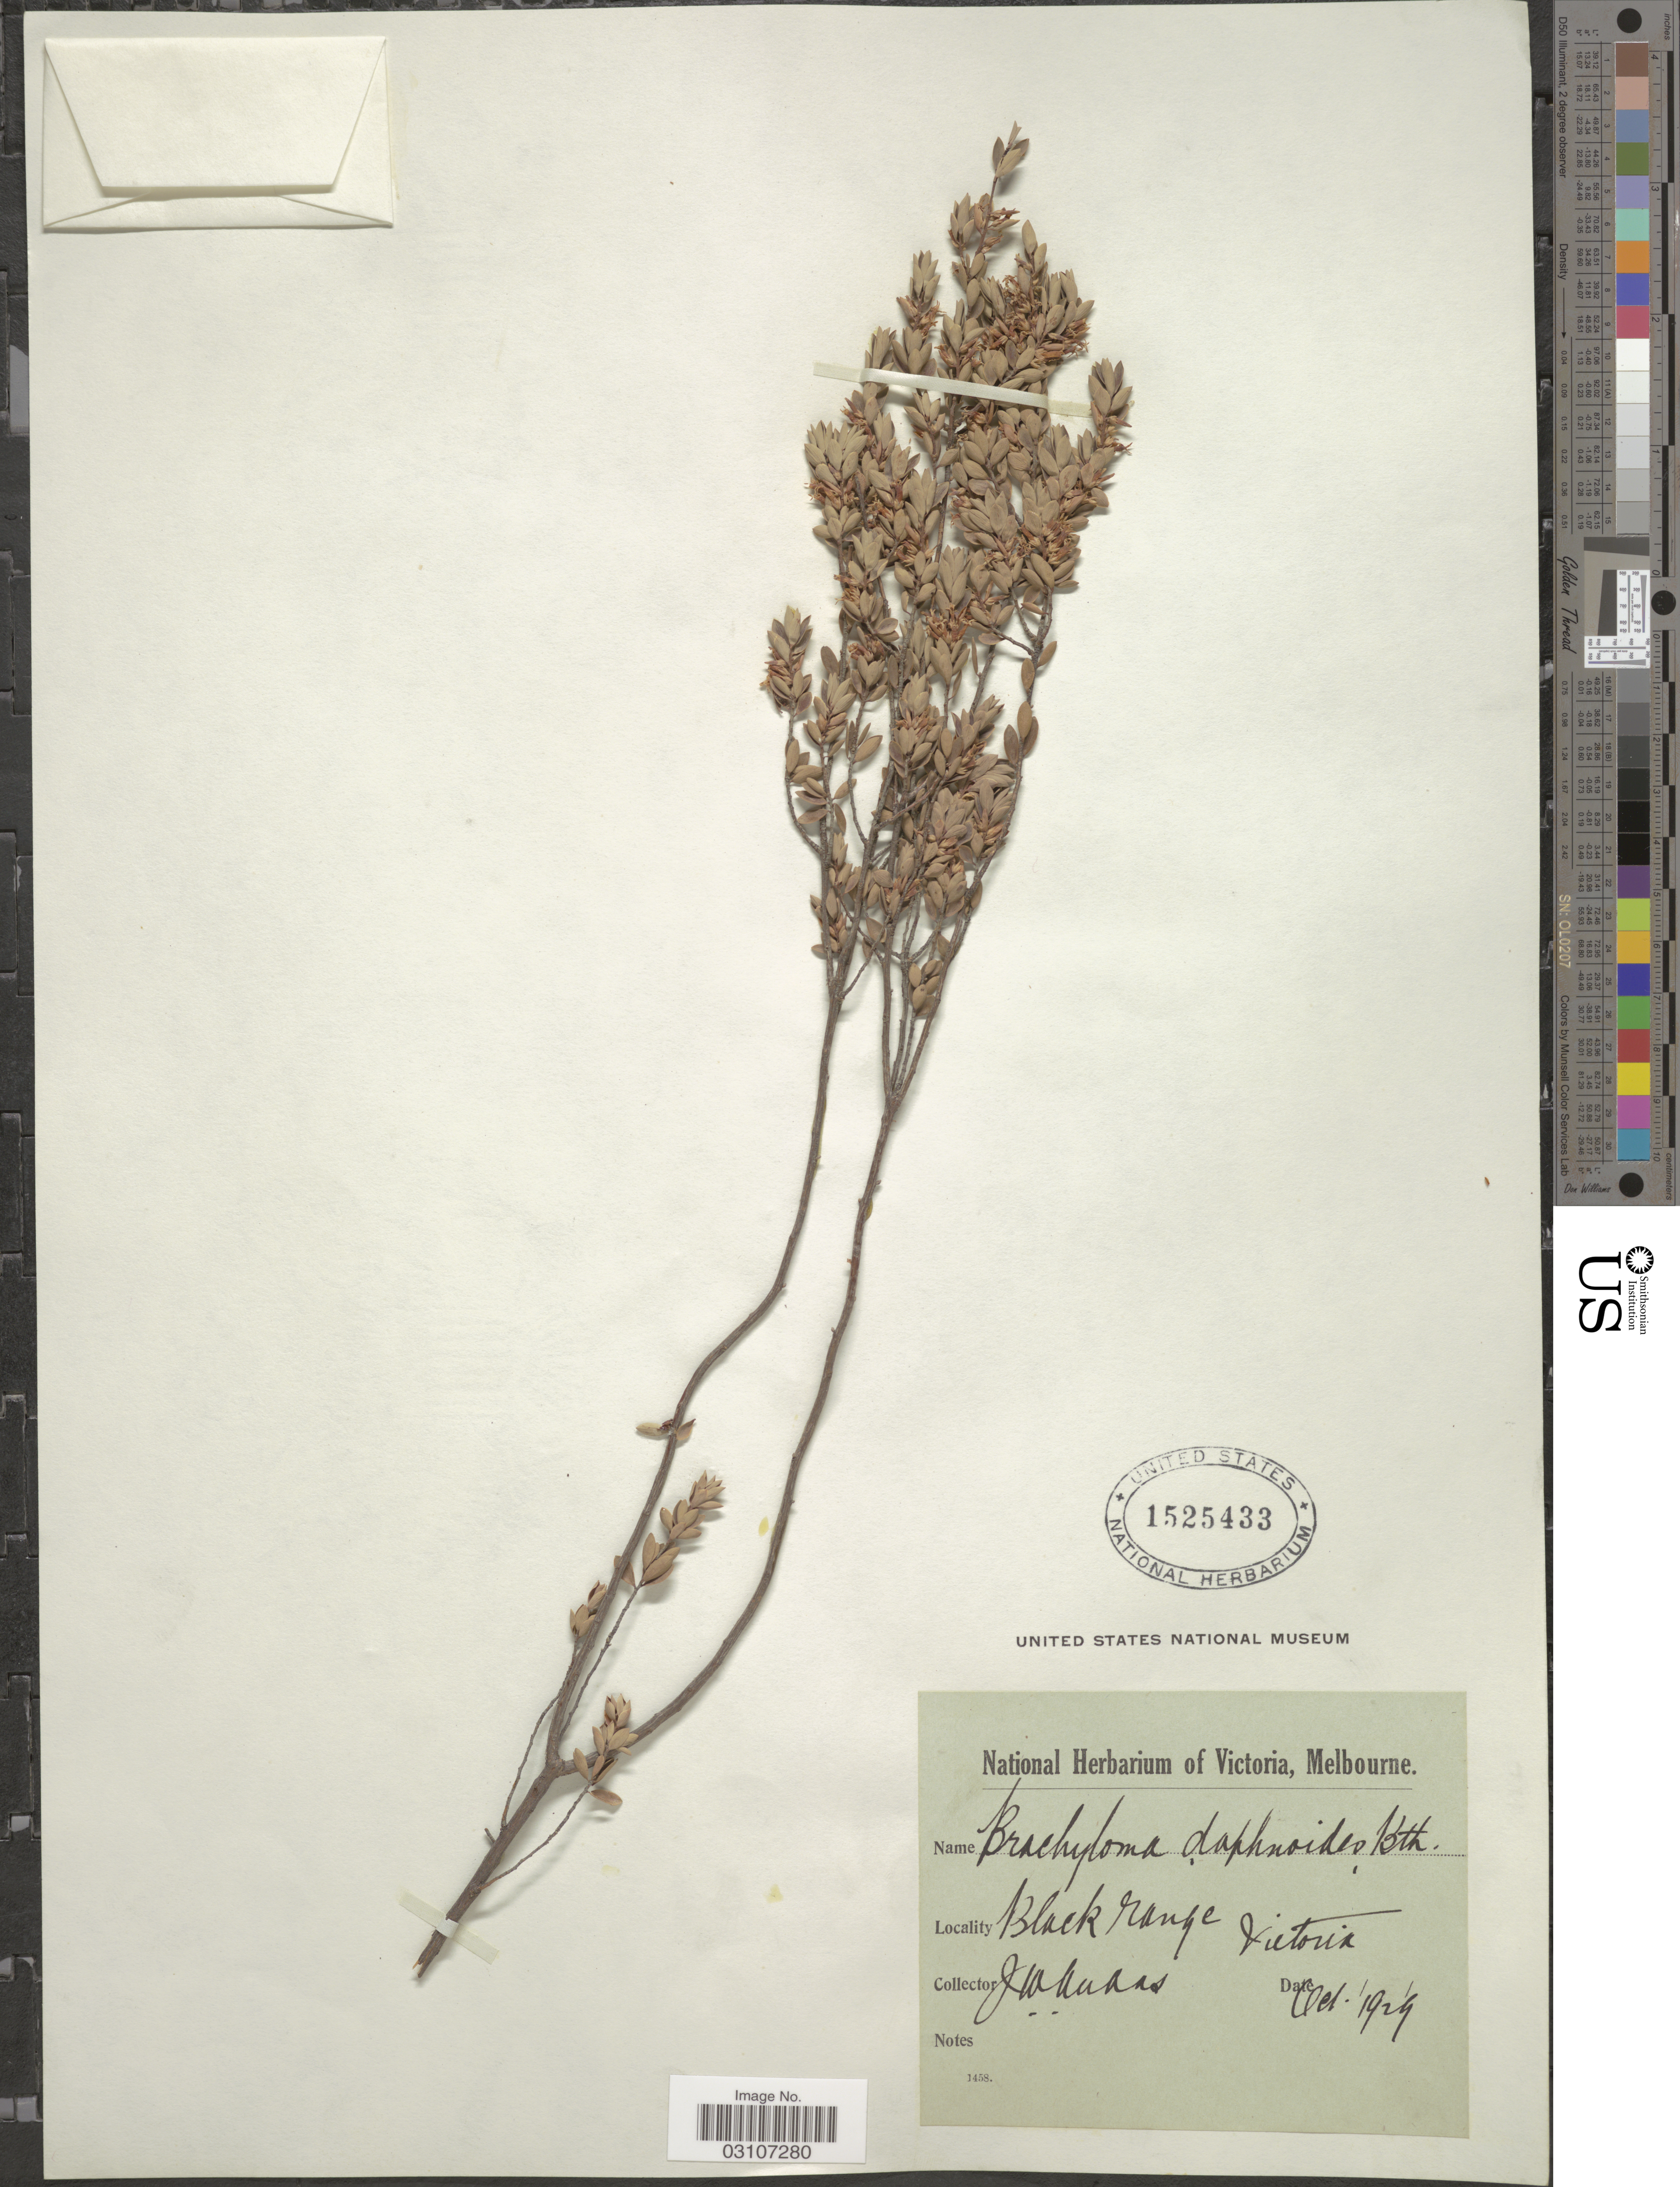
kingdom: Plantae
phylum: Tracheophyta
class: Magnoliopsida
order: Ericales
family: Ericaceae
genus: Brachyloma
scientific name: Brachyloma daphnoides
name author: (Sm.) Benth.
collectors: J. Audas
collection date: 1929-10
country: Australia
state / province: Victoria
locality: Black Range, Victoria.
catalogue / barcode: US 1525433